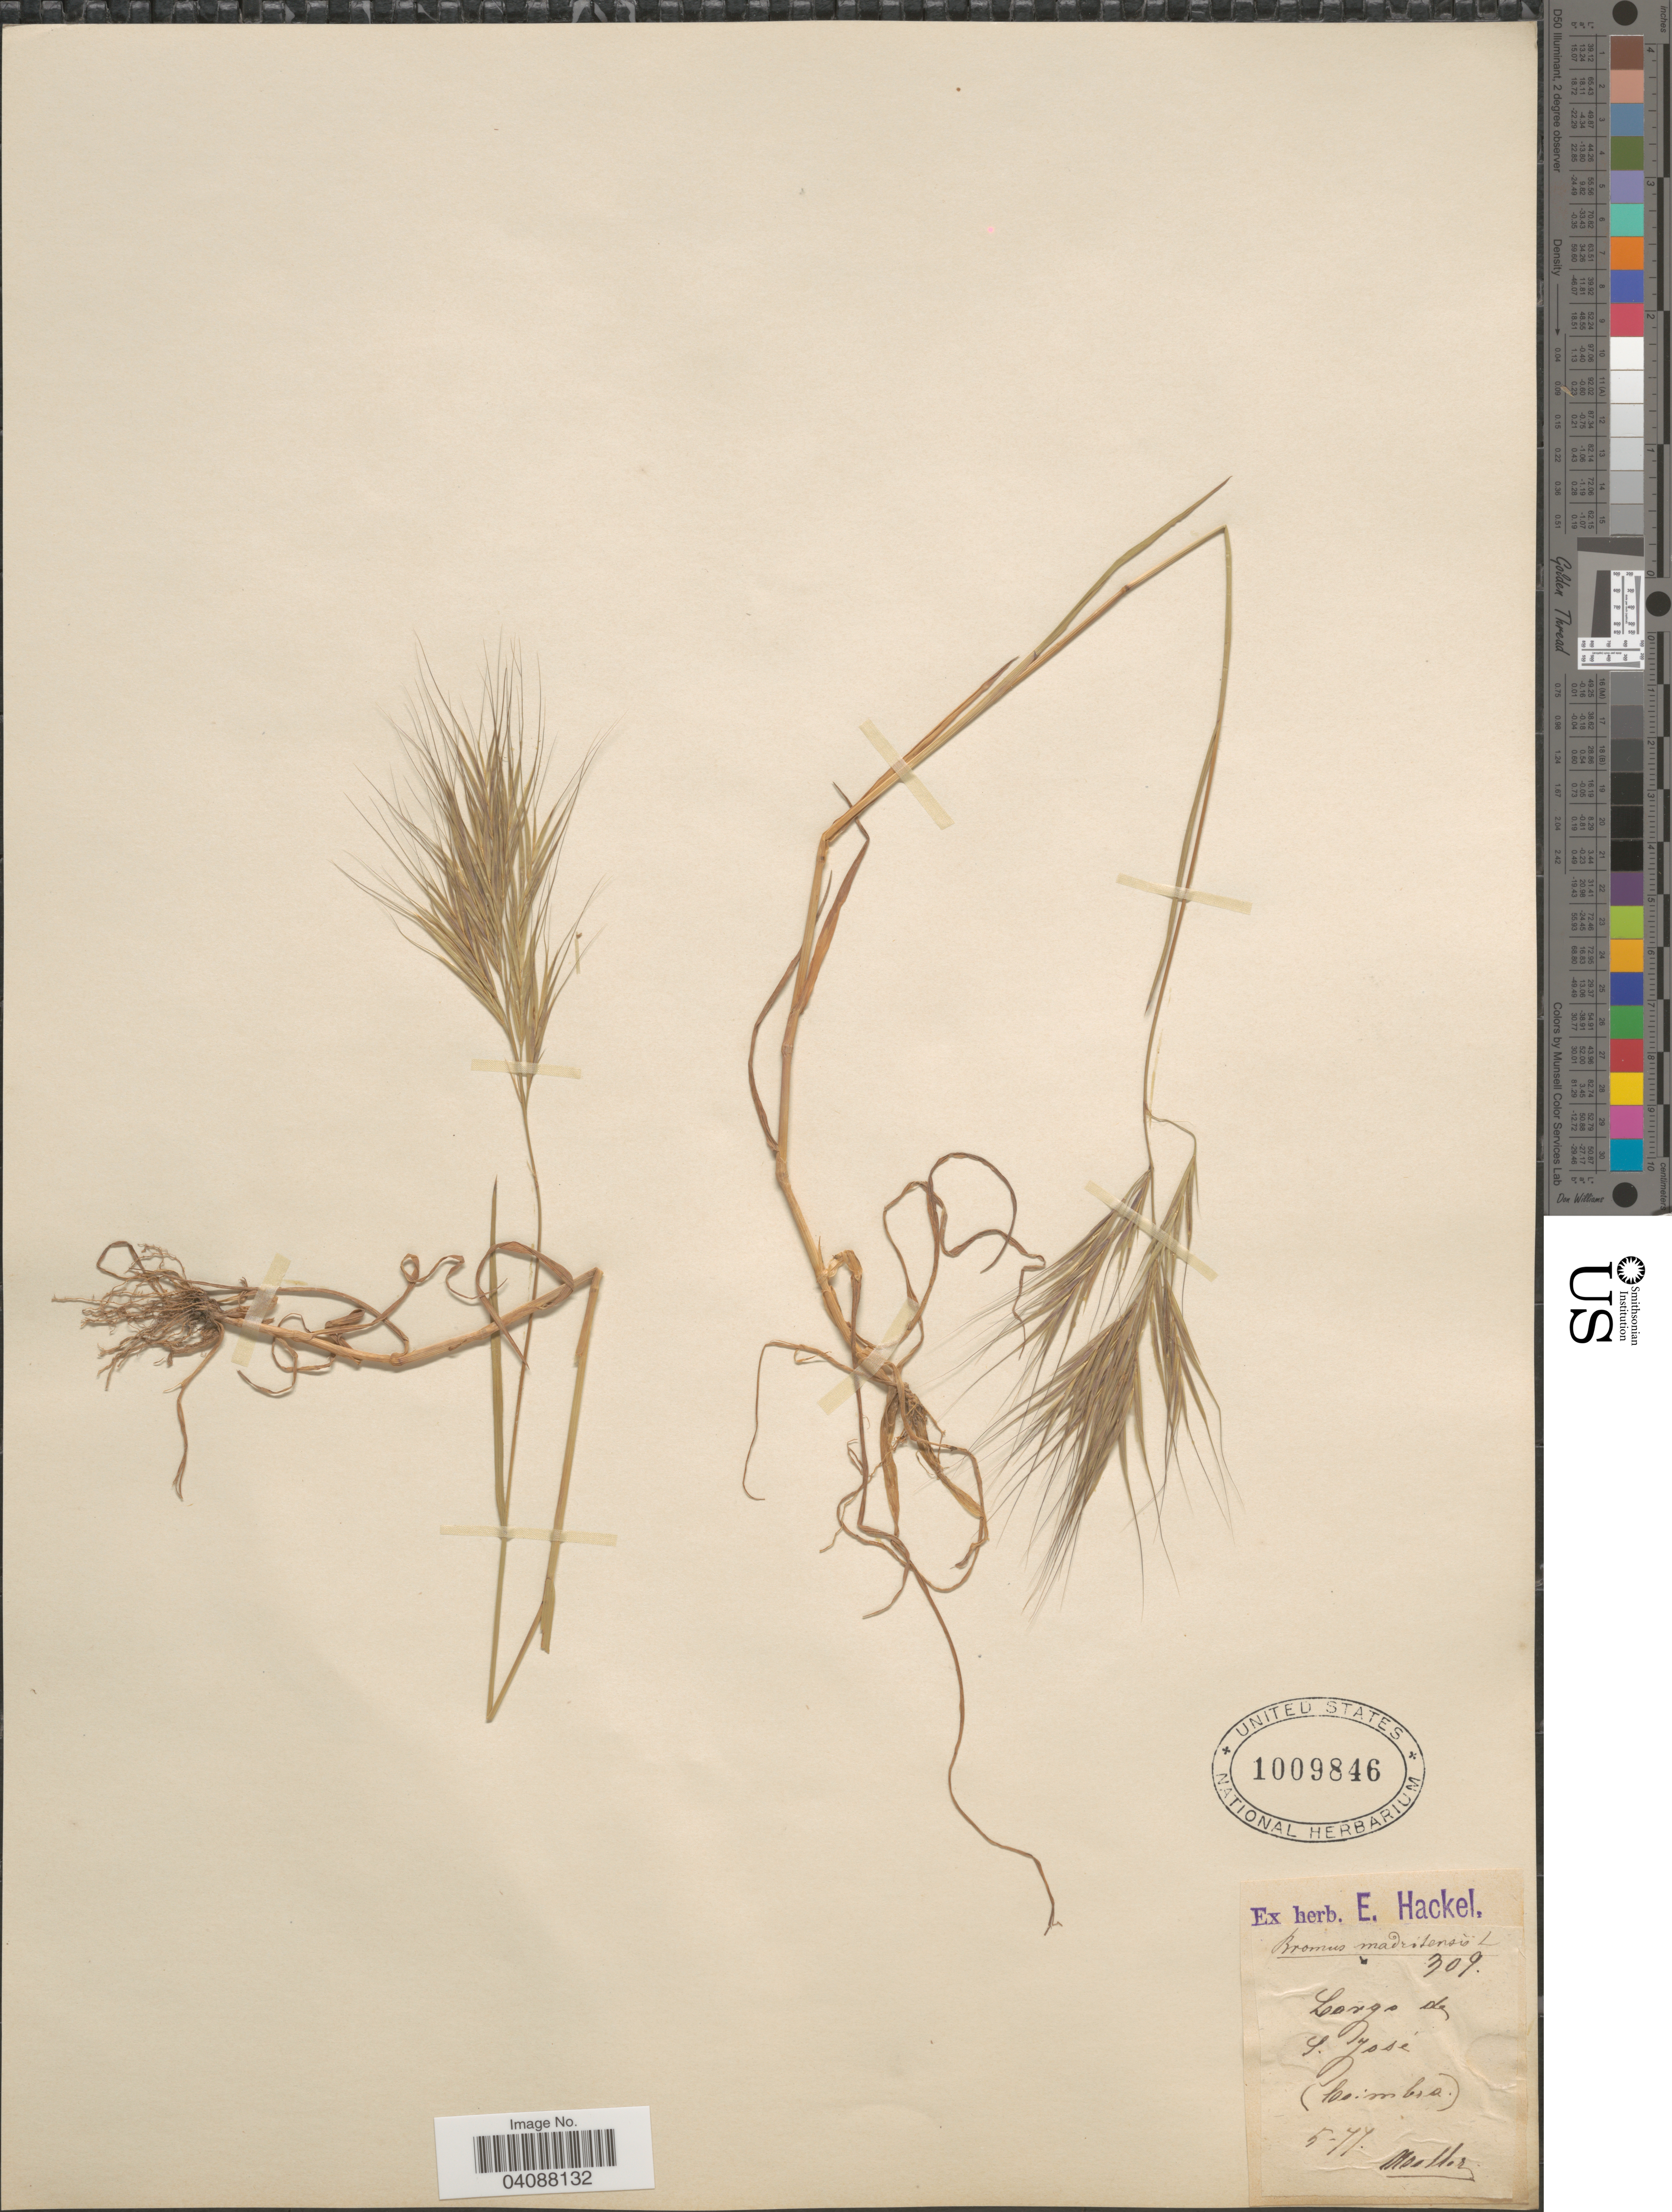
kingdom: Plantae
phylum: Tracheophyta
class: Liliopsida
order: Poales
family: Poaceae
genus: Bromus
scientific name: Bromus madritensis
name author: L.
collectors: -. Moller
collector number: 309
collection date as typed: Transcribed d/m/y: /5/77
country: Portugal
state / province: Coimbra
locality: Largo de S. José.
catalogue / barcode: US 1009846